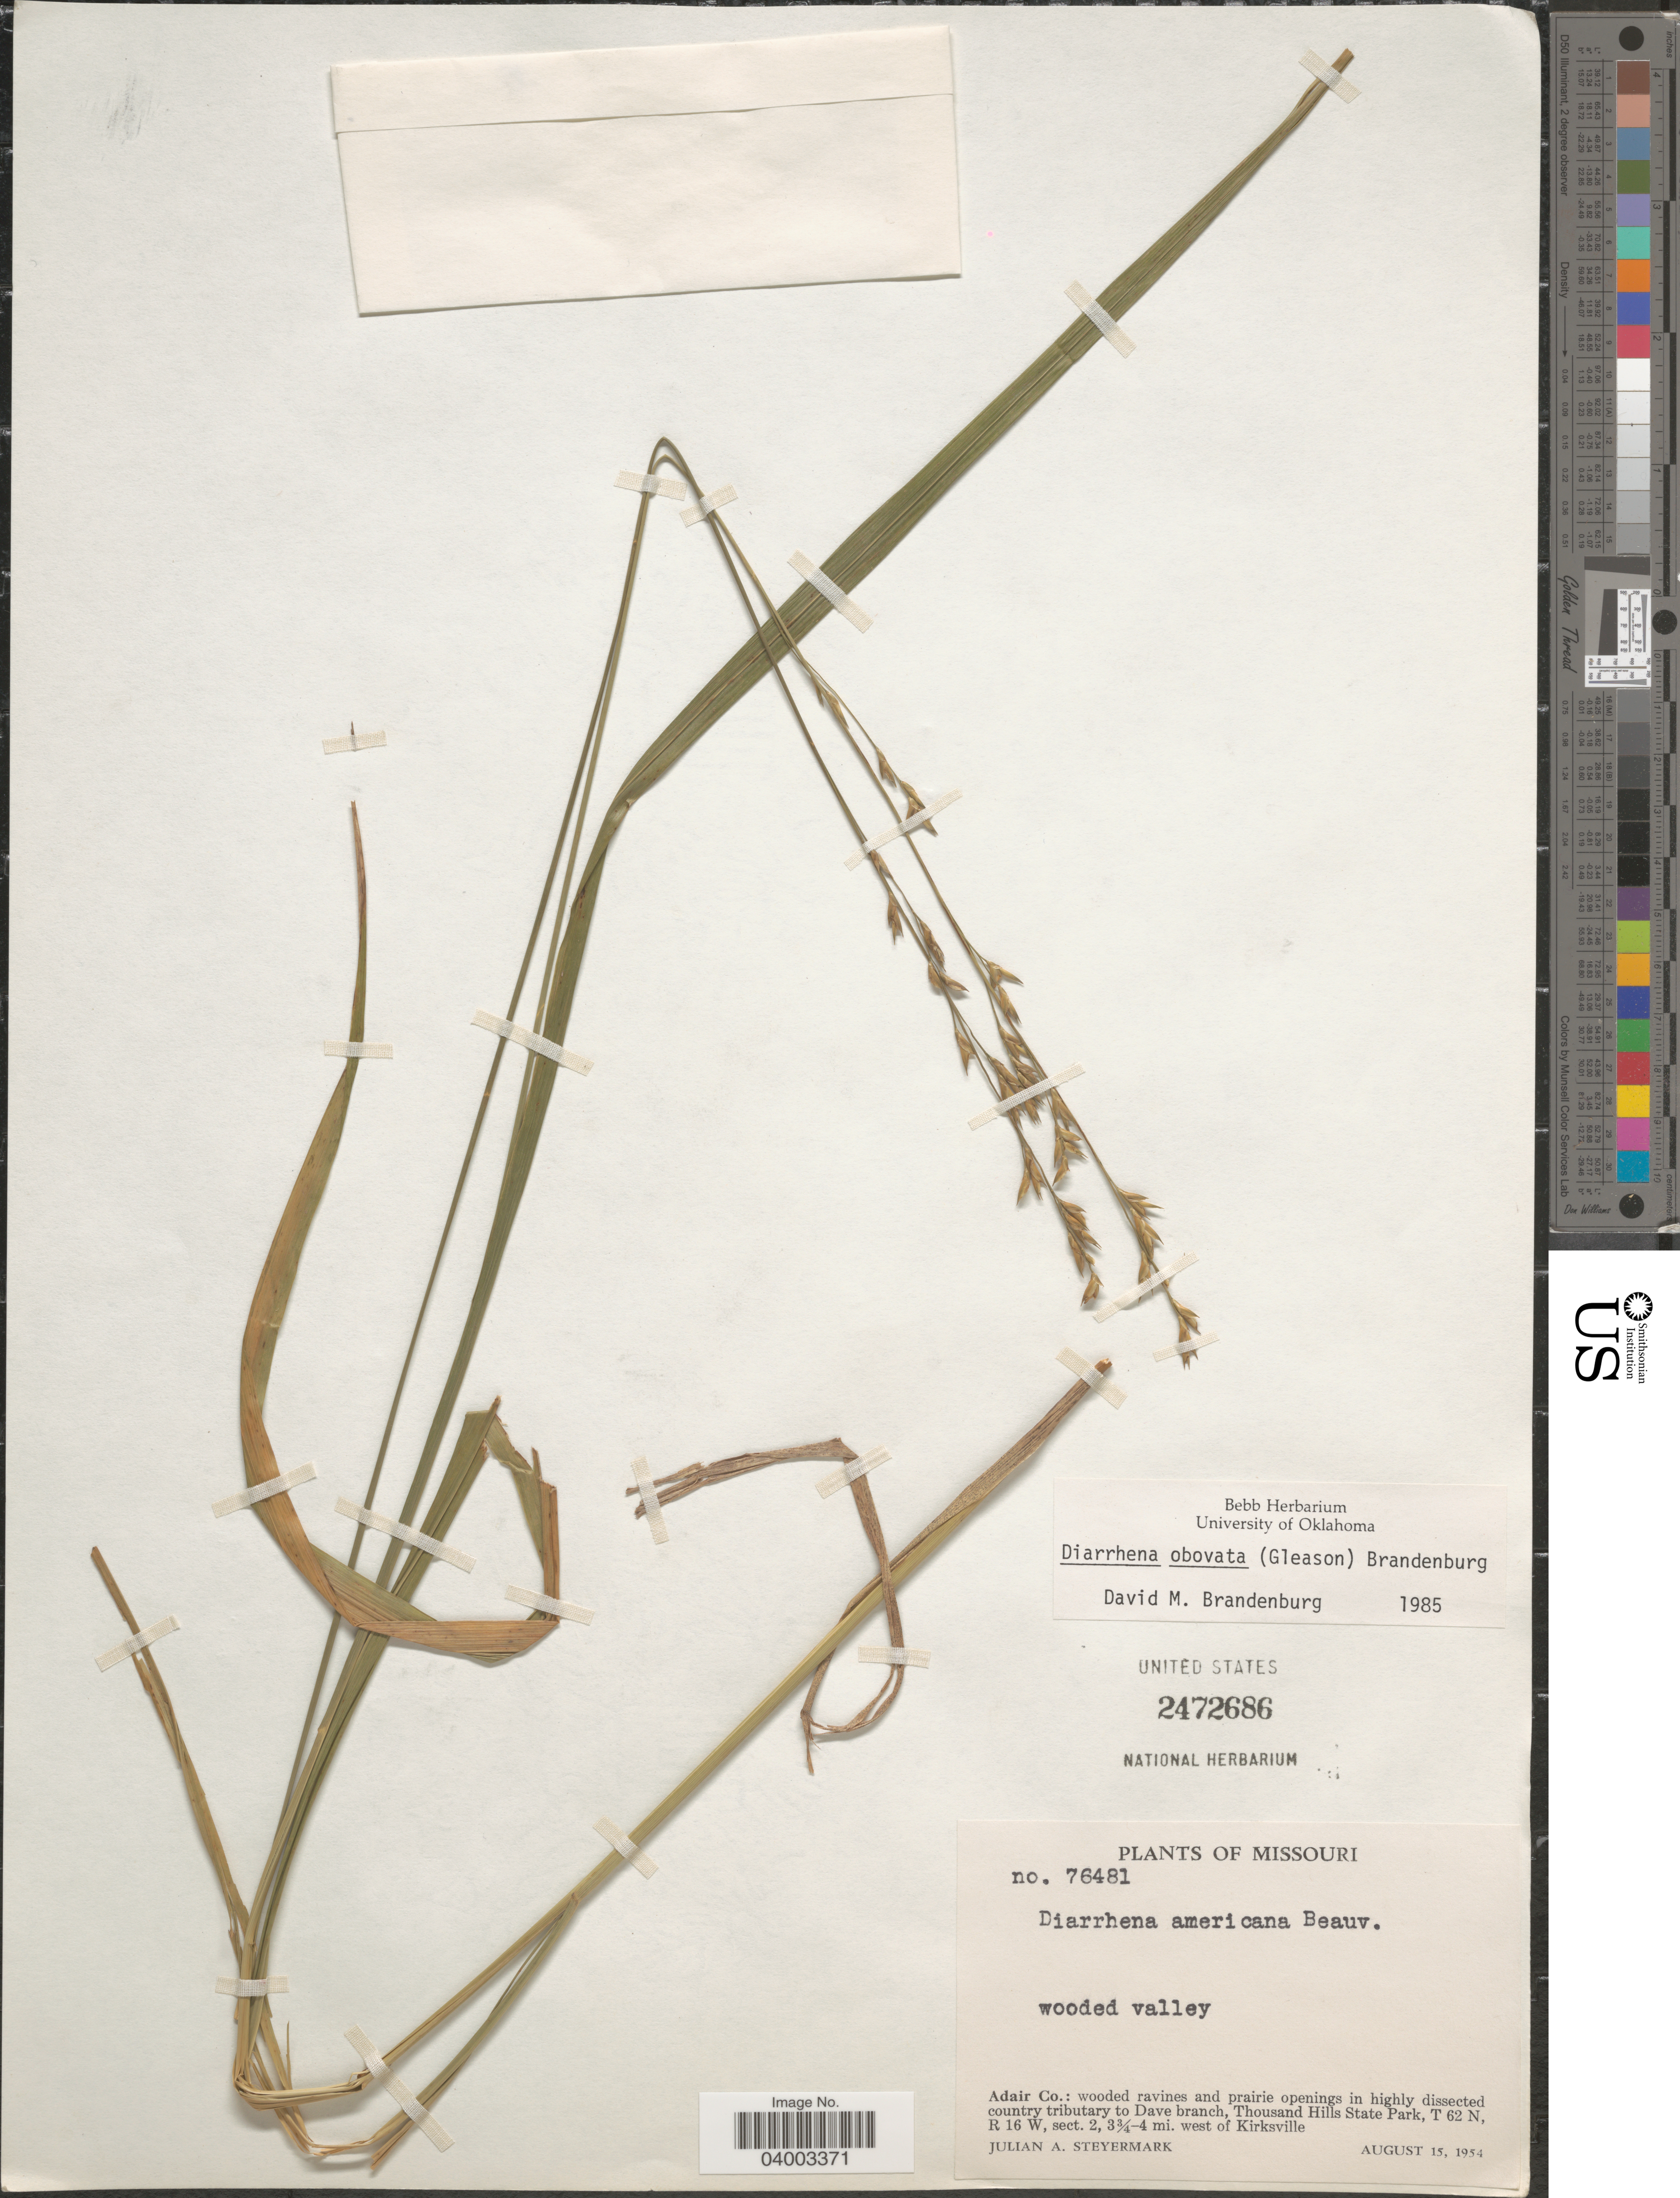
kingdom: Plantae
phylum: Tracheophyta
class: Liliopsida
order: Poales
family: Poaceae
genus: Diarrhena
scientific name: Diarrhena obovata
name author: (Gleason) Brandenburg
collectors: J. Steyermark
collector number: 76481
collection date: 1954-08-15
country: United States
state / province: Missouri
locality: Adair Co.: wooded ravines and prairie openings in highly dissected country tributary to Dave branch, Thousand Hills State Park, T 62 N, R 16 W, sect. 2, 3¾-4 mi. west of Kirksville.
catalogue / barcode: US 2472686